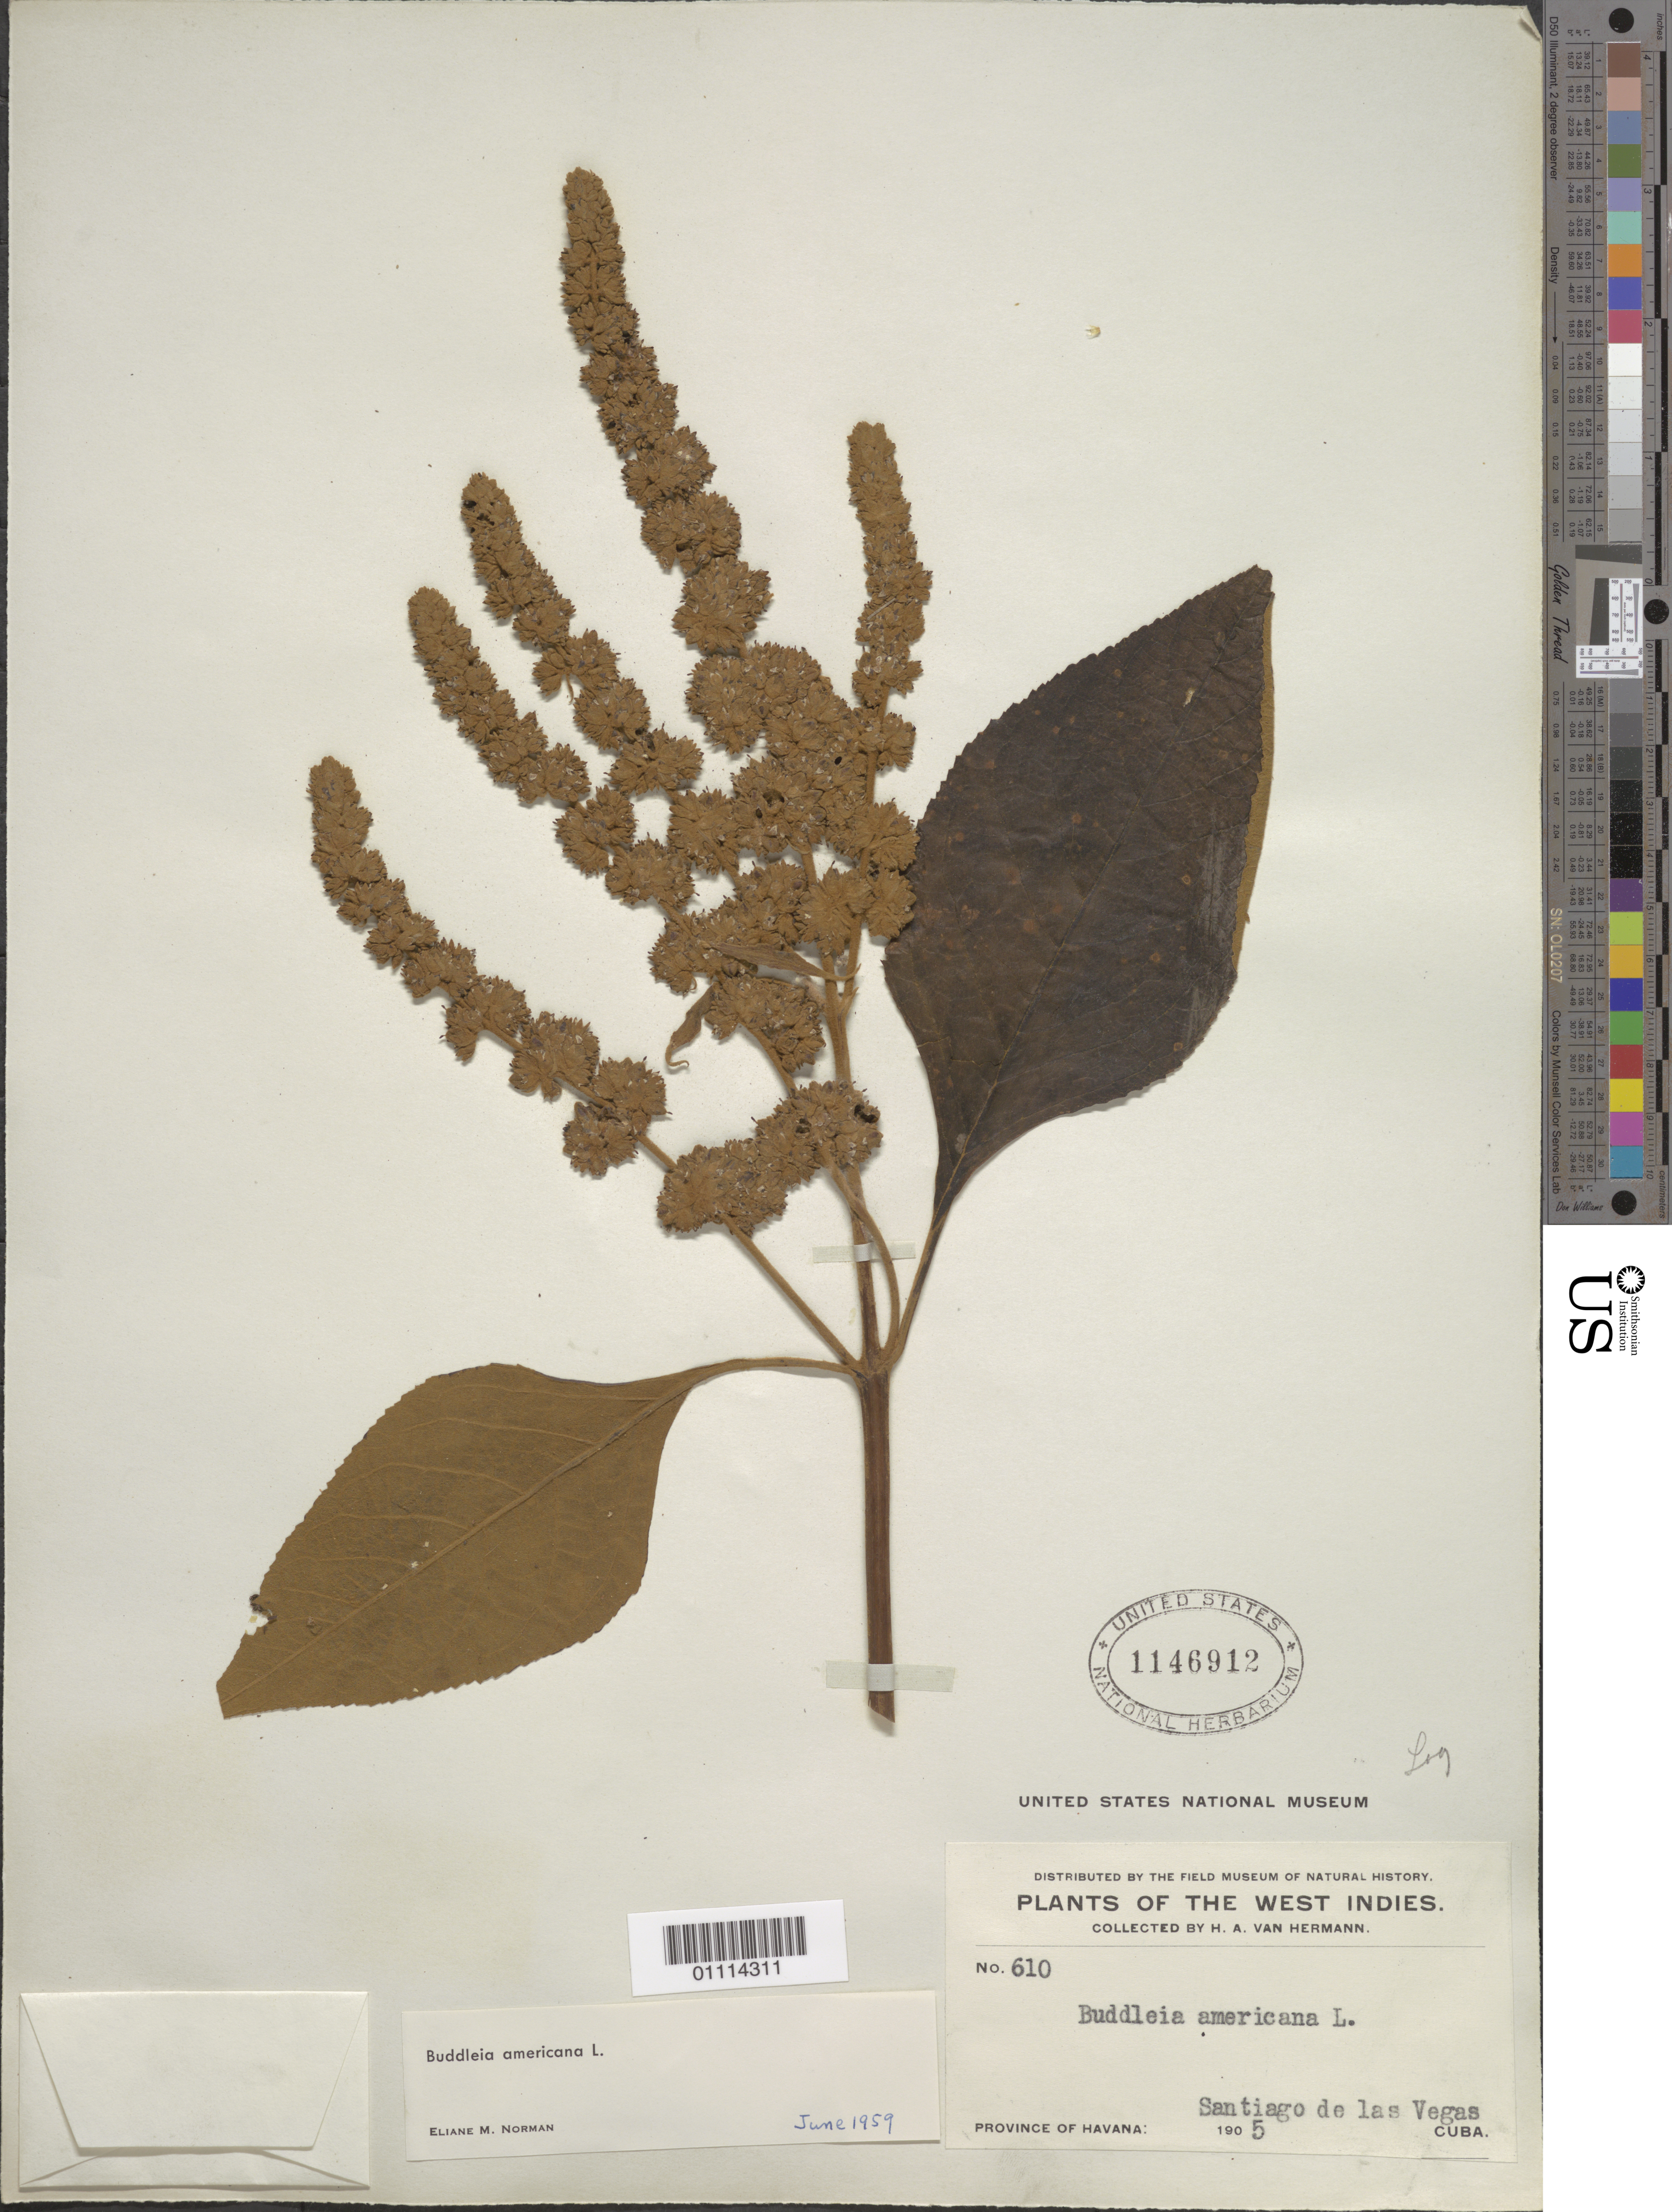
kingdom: Plantae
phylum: Tracheophyta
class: Magnoliopsida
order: Lamiales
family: Scrophulariaceae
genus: Buddleja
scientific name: Buddleja americana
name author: L.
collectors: H. A. Van Hermann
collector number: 610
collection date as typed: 1905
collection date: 1905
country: Cuba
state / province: La Habana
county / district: Municipio Boyeros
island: Cuba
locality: Santiago de las Vegas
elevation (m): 97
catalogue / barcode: US 1146912